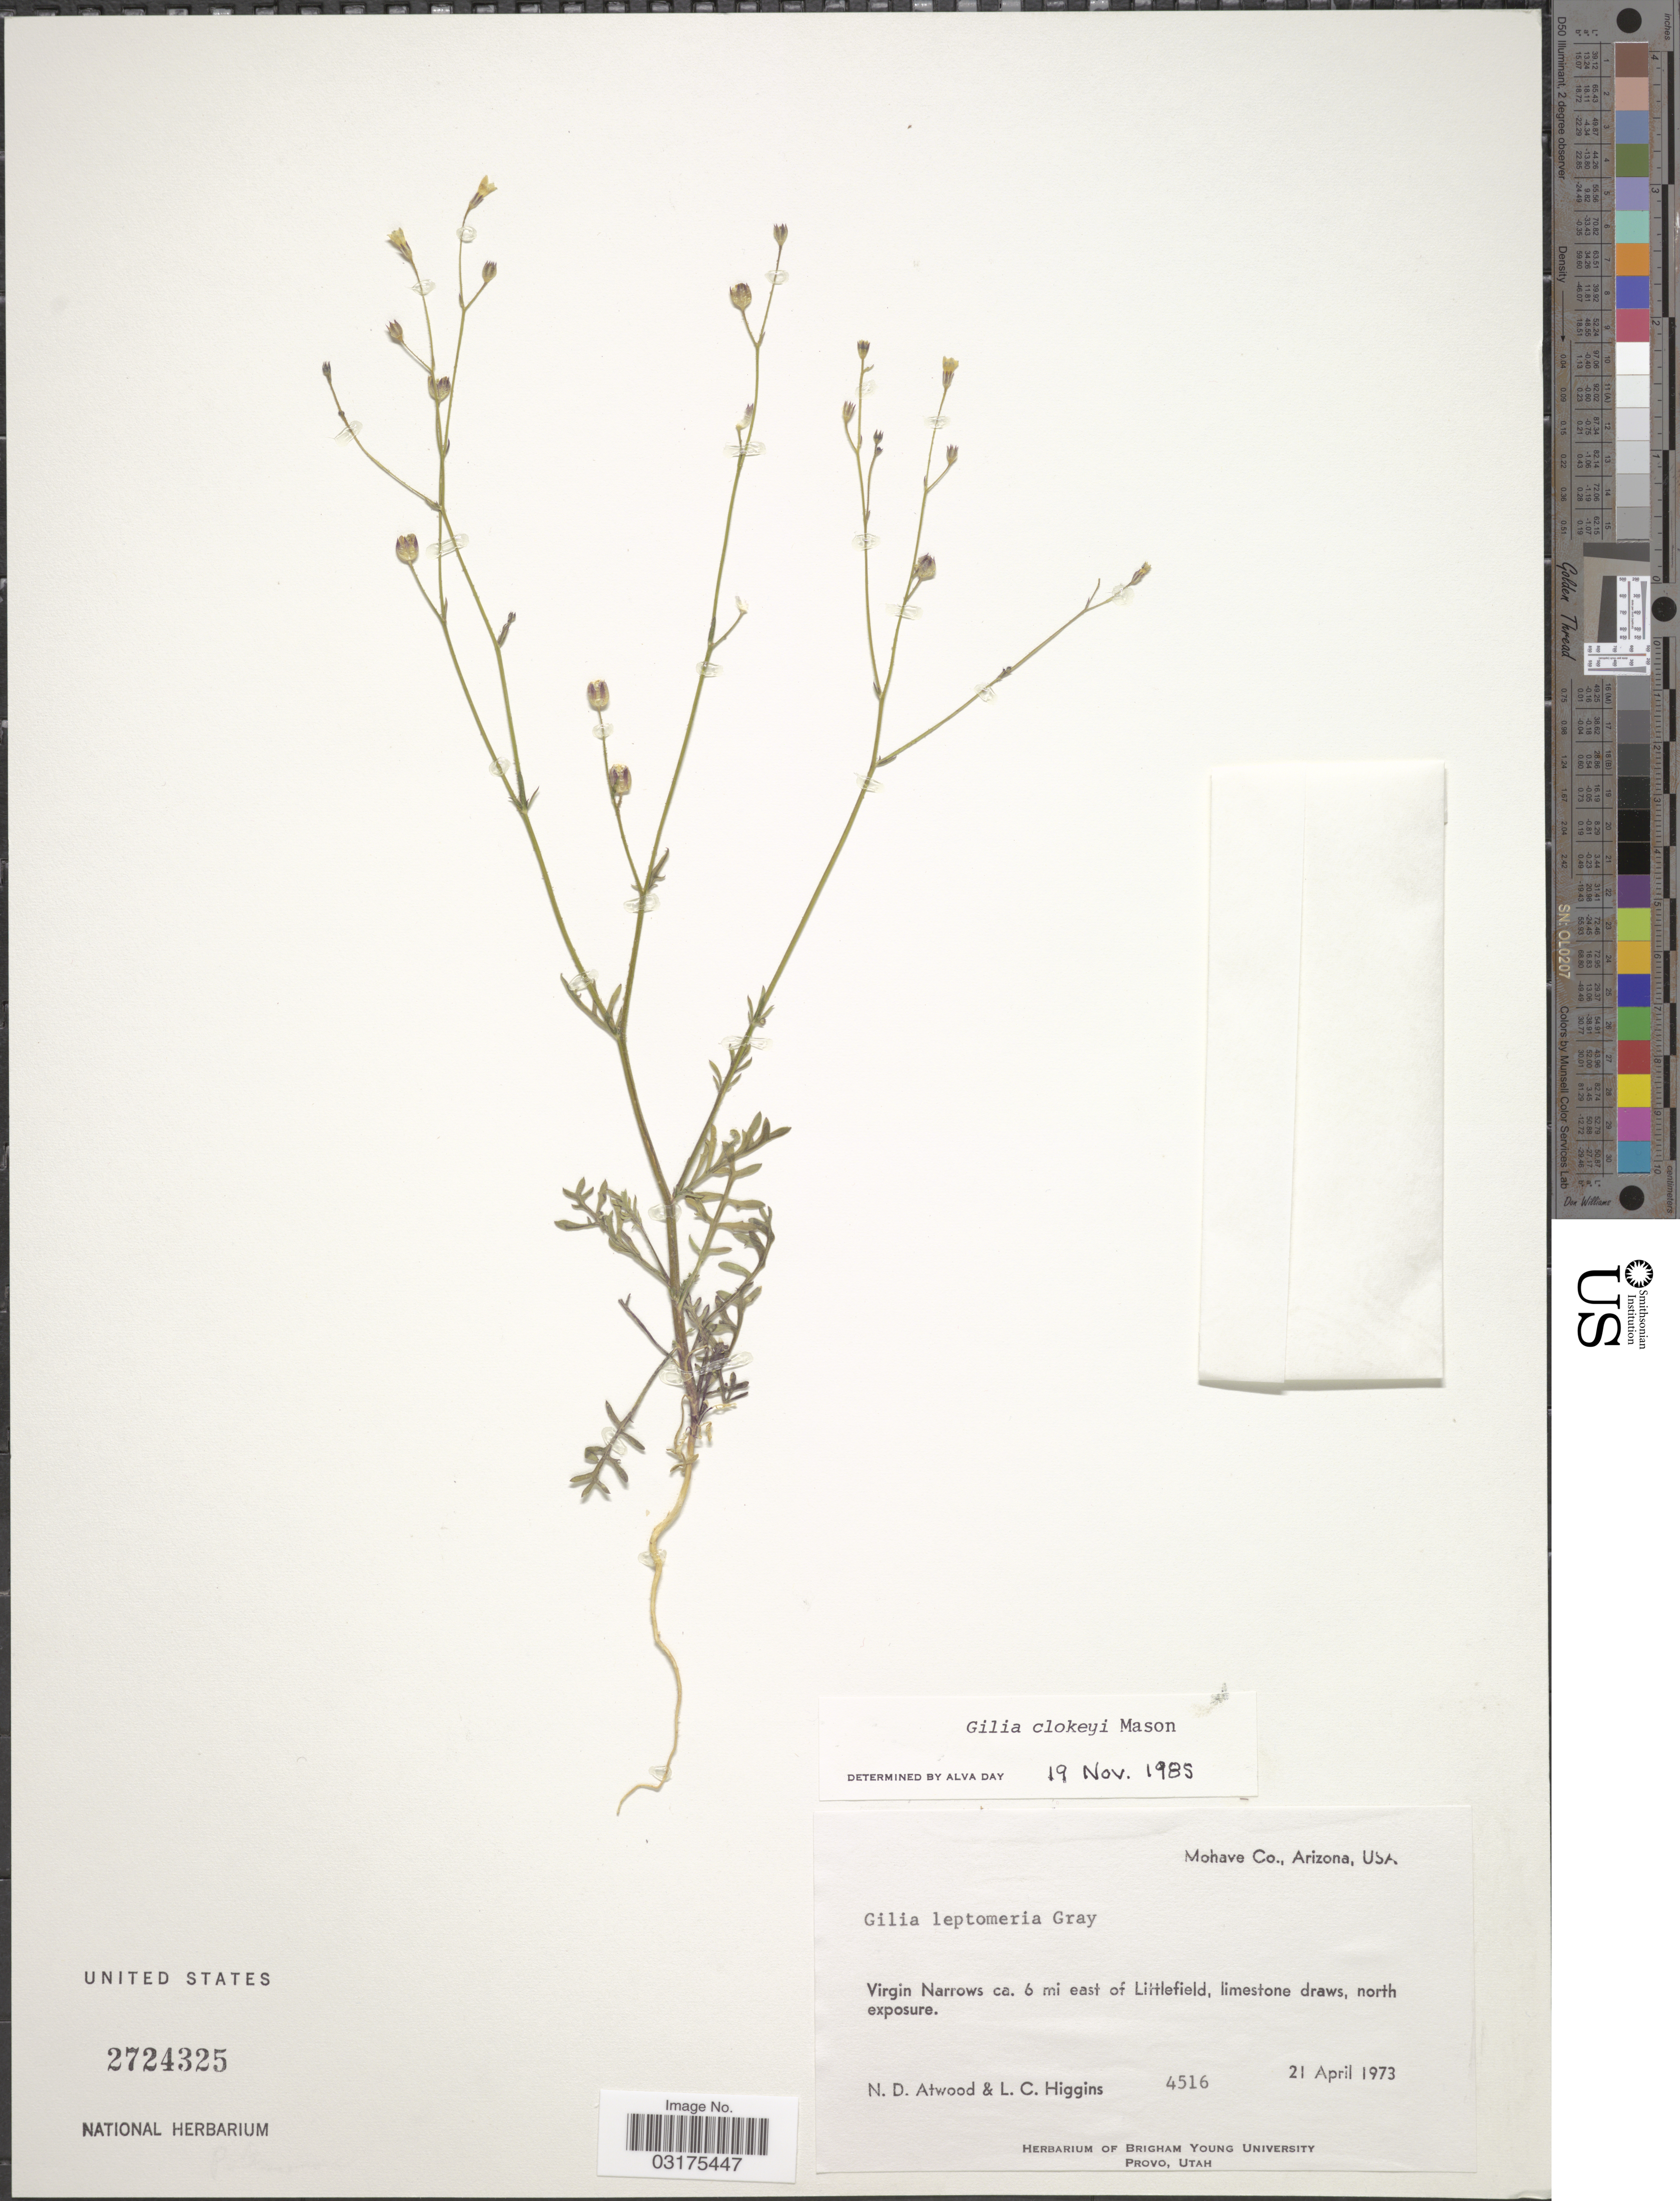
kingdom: Plantae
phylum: Tracheophyta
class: Magnoliopsida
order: Ericales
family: Polemoniaceae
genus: Gilia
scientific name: Gilia clokeyi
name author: H. Mason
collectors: N. Atwood & L. Higgins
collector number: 4516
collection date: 1973-04-21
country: United States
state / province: Arizona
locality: Mohave Co., Virgin Narrows ca. 6 mi east of Littlefield, limestone draws, north exposure.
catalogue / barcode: US 2724325